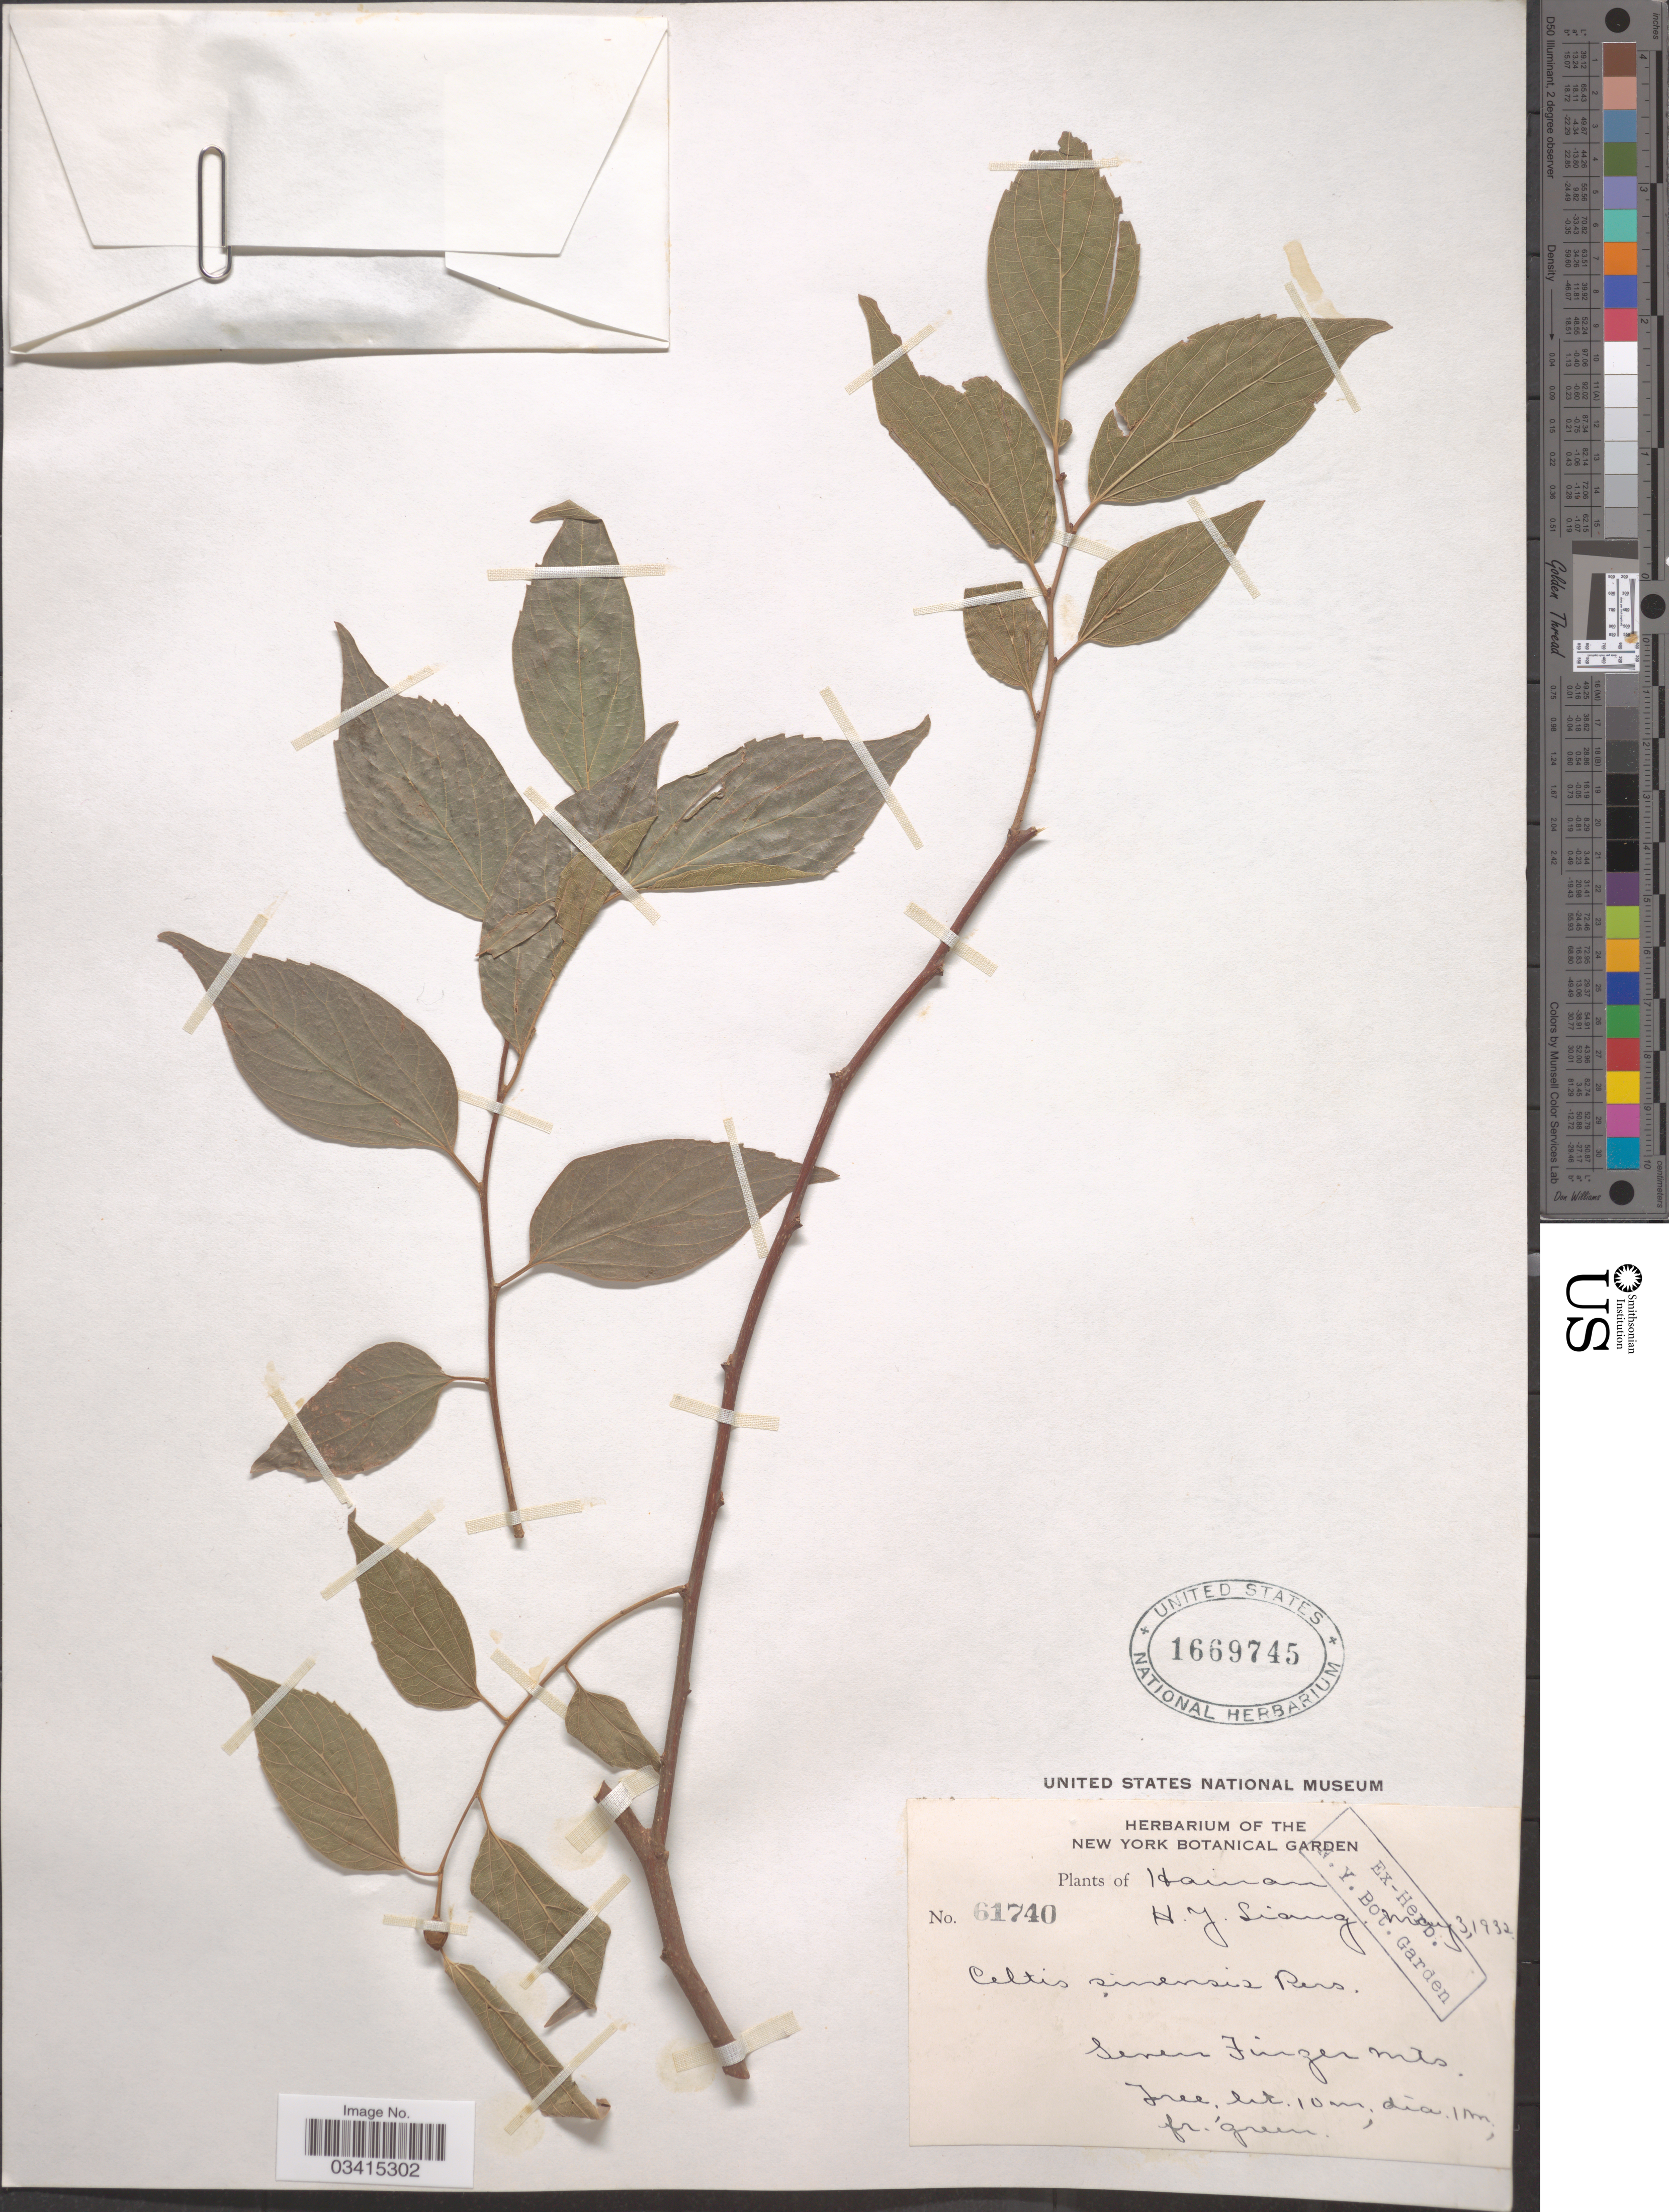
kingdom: Plantae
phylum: Tracheophyta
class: Magnoliopsida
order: Rosales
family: Cannabaceae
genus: Celtis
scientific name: Celtis sinensis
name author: Pers.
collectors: H. Y. Liang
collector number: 61740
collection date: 1932-05-03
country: China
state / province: Hainan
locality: Seven Finger Mts.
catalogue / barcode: US 1669745